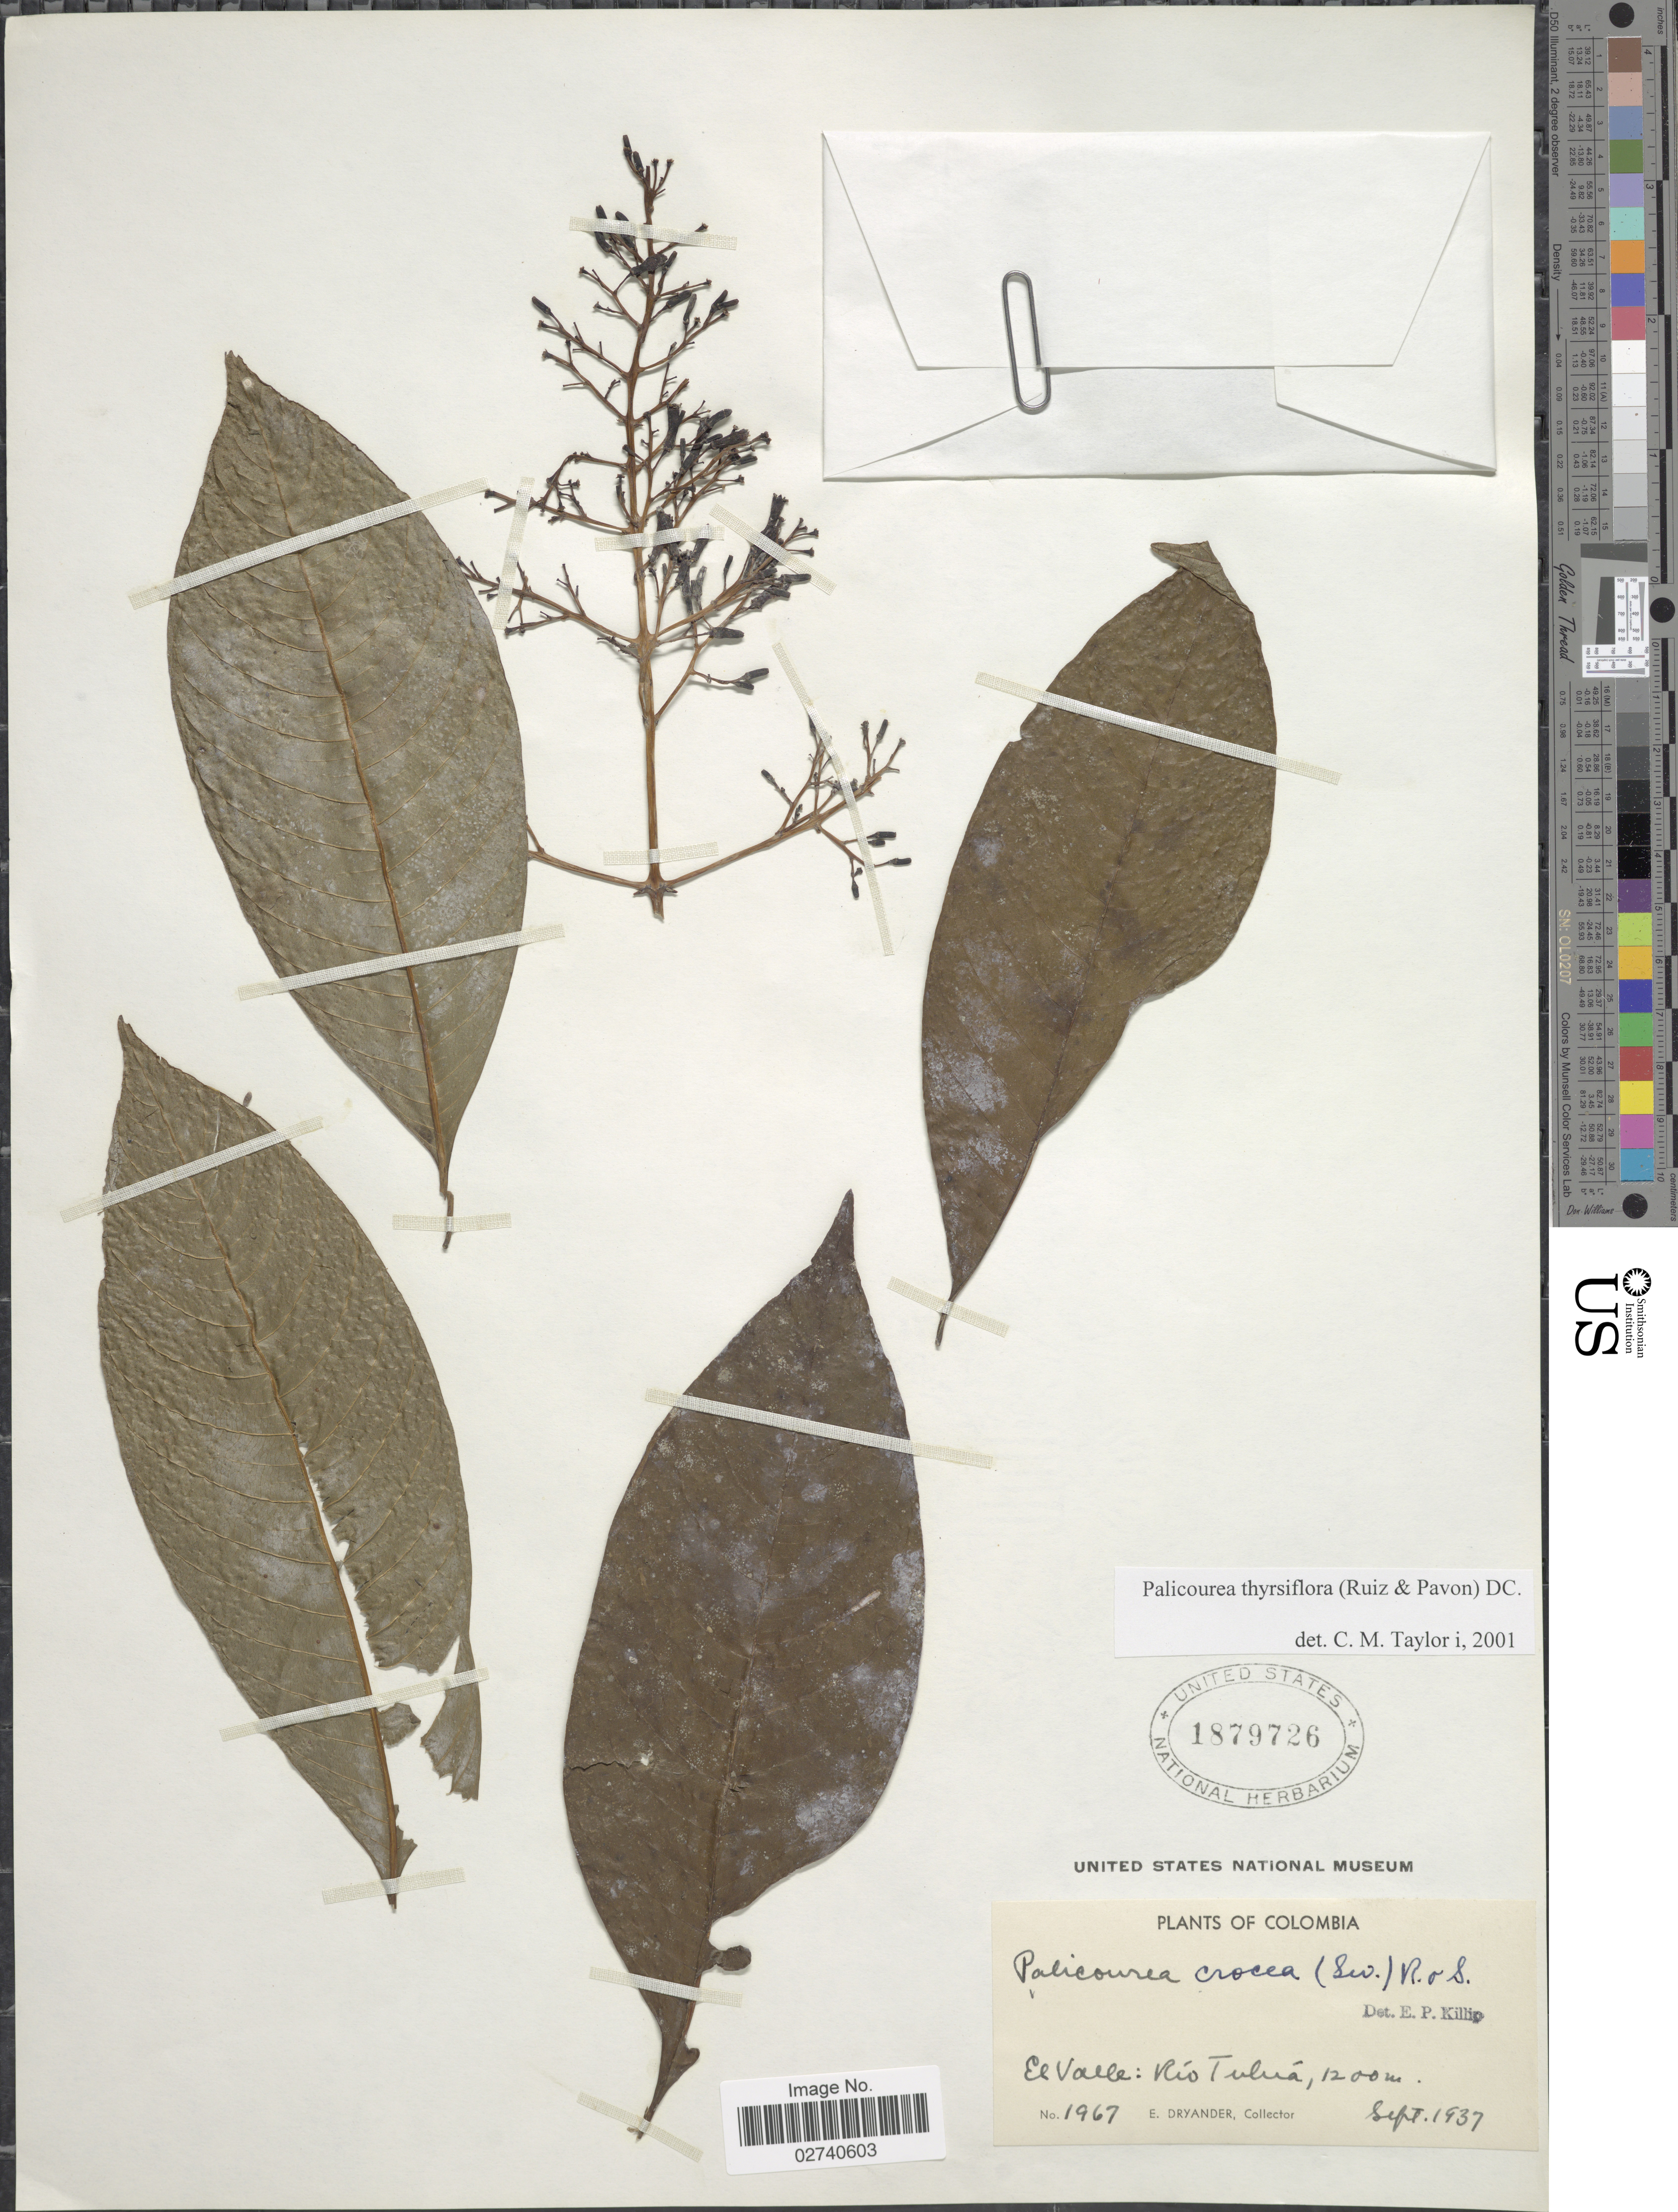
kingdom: Plantae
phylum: Tracheophyta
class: Magnoliopsida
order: Gentianales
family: Rubiaceae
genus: Palicourea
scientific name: Palicourea thyrsiflora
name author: (Ruiz & Pav.) DC.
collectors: E. Dryander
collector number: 1967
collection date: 1937-09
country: Colombia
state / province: Valle del Cauca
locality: El Valle: Rio Tulua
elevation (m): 1200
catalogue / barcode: US 1879726